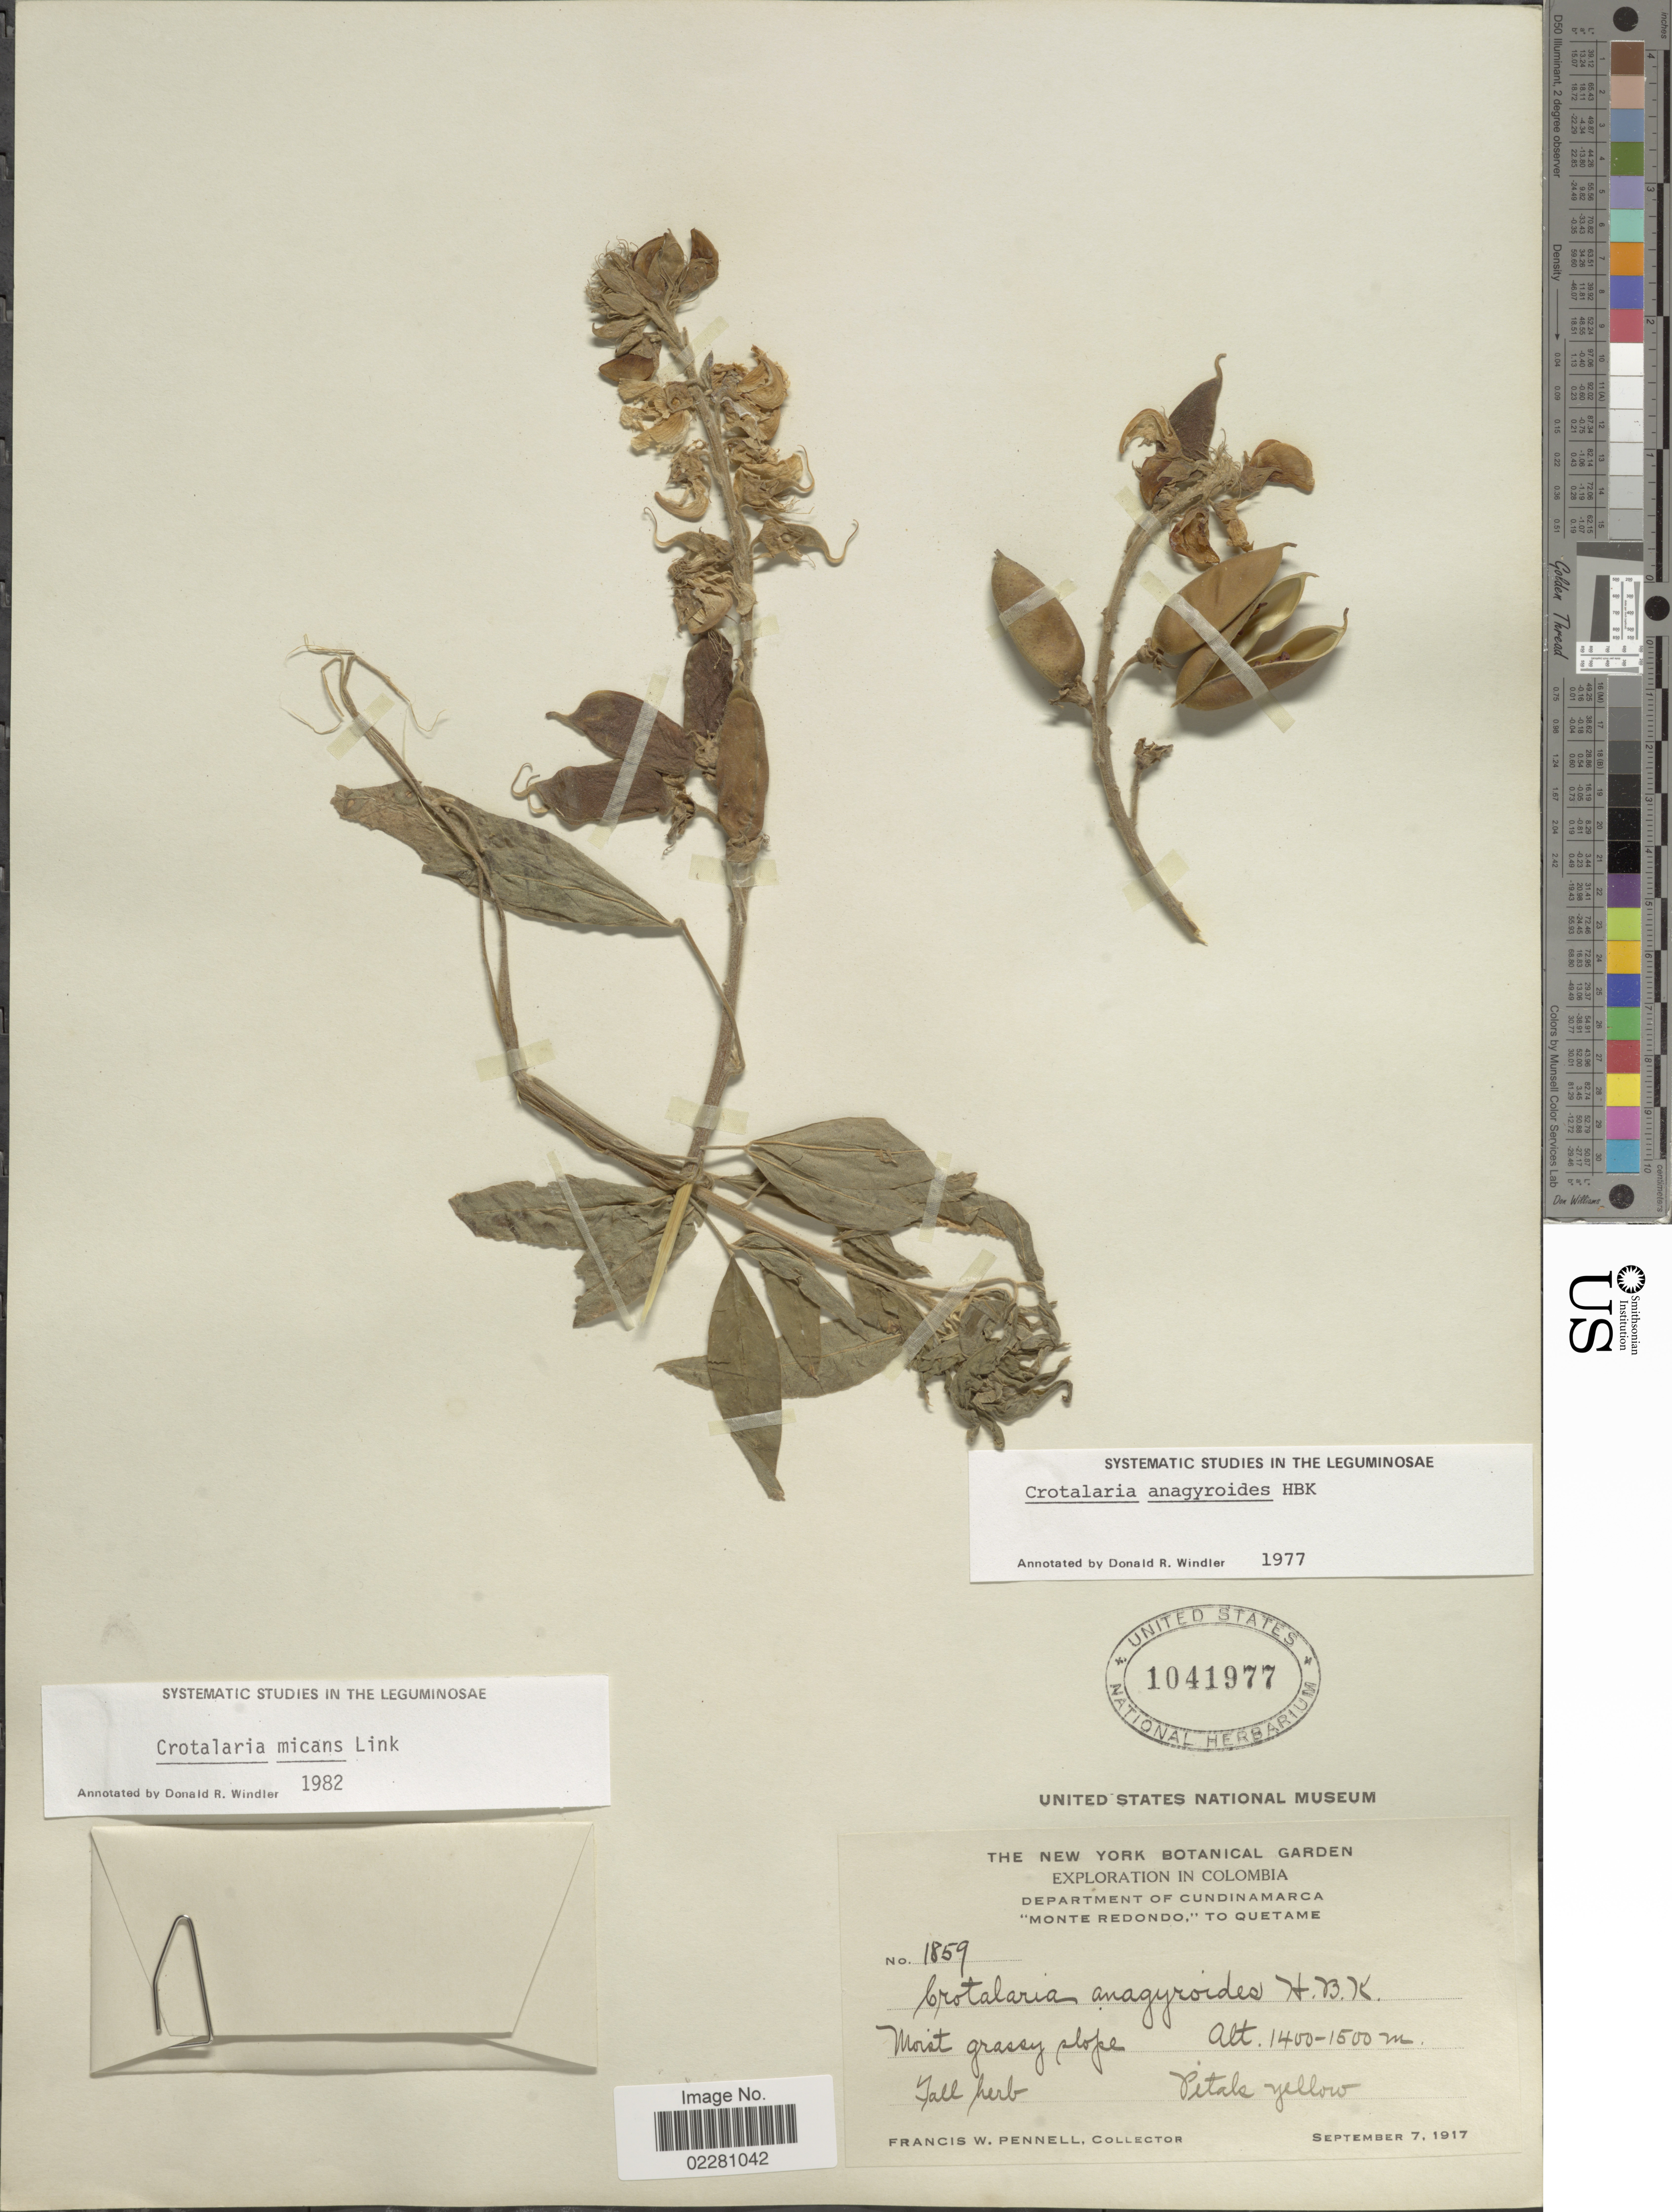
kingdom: Plantae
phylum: Tracheophyta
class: Magnoliopsida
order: Fabales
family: Fabaceae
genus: Crotalaria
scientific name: Crotalaria micans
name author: Link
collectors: F. W. Pennell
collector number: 1859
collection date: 1917-09-07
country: Colombia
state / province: Cundinamarca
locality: Monte Redondo, to Quetame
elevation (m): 1400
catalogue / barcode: US 1041977